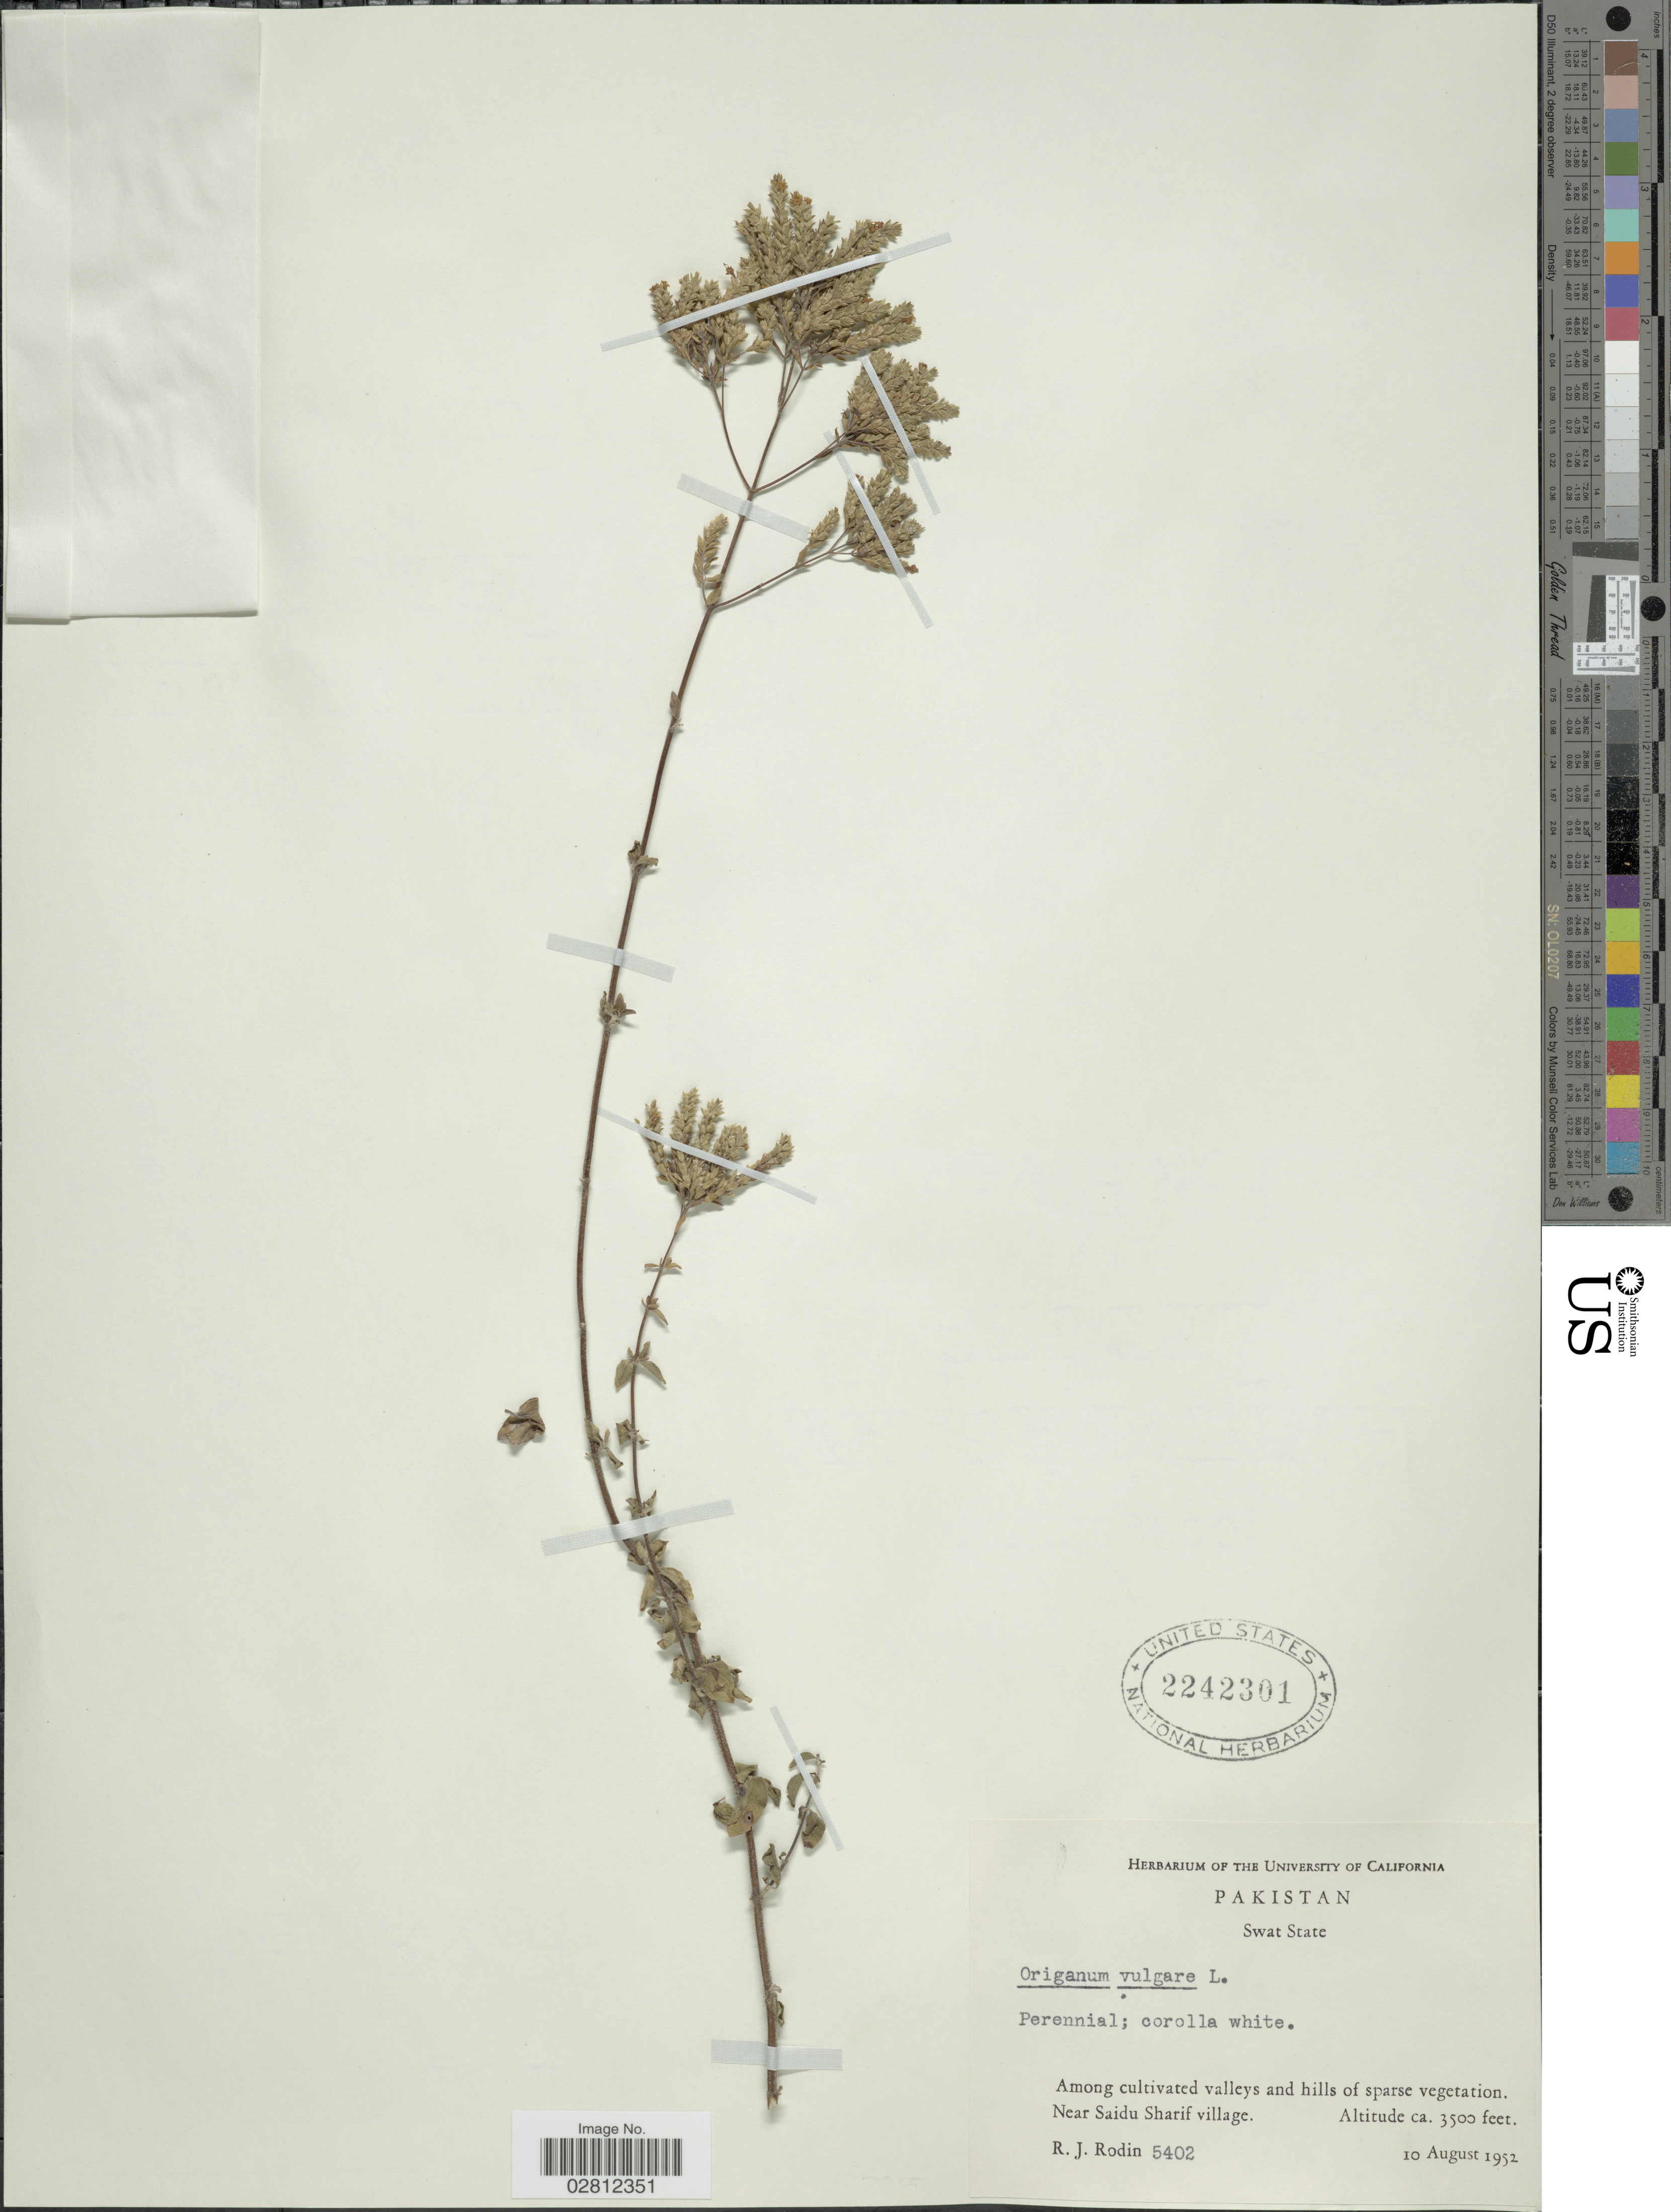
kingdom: Plantae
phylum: Tracheophyta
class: Magnoliopsida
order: Lamiales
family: Lamiaceae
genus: Origanum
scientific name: Origanum vulgare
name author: L.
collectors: R. J. Rodin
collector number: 5402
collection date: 1952-08-10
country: Pakistan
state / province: Khyber Pakhtunkhwa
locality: Swat State, Among cultivated valleys and hills of sparse vegetation, Near Saidu Sharif village.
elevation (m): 1067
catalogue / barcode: US 2242301